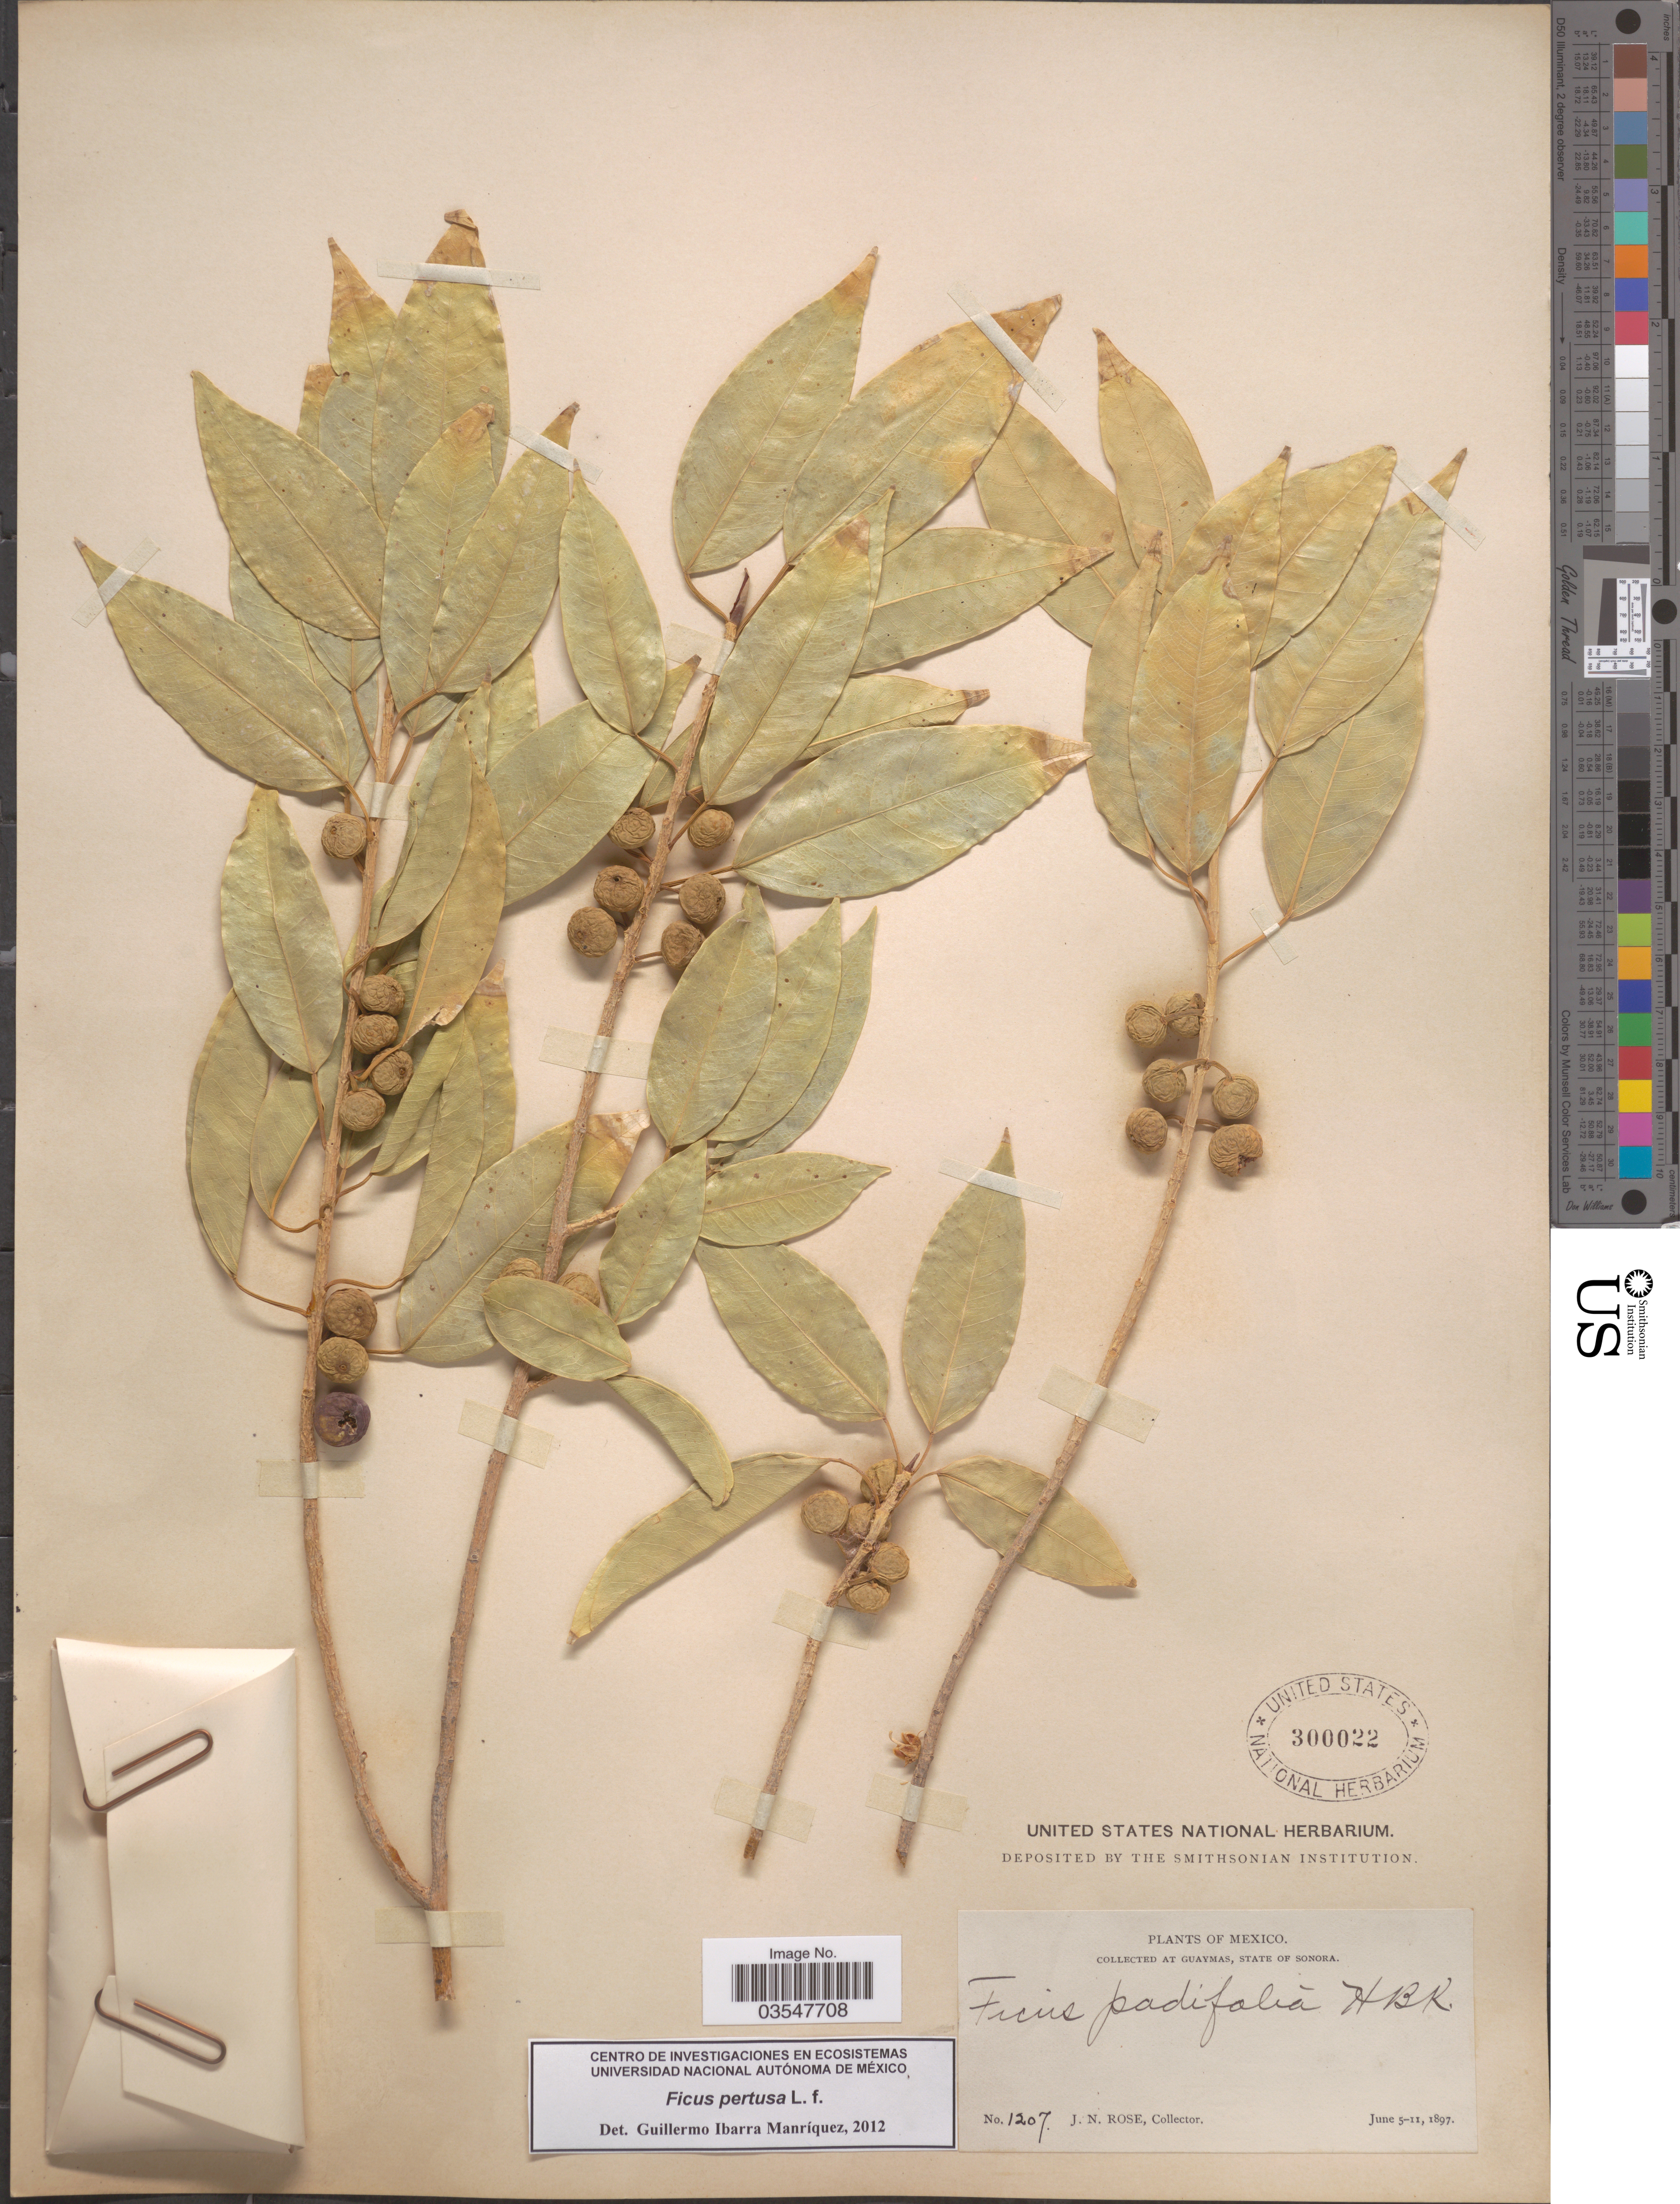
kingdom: Plantae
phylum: Tracheophyta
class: Magnoliopsida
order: Rosales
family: Moraceae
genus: Ficus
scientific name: Ficus padifolia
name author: Kunth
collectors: J. N. Rose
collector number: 1207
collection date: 1897-06-05/1897-06-11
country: Mexico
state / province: Sonora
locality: At Guaymas.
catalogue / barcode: US 300022